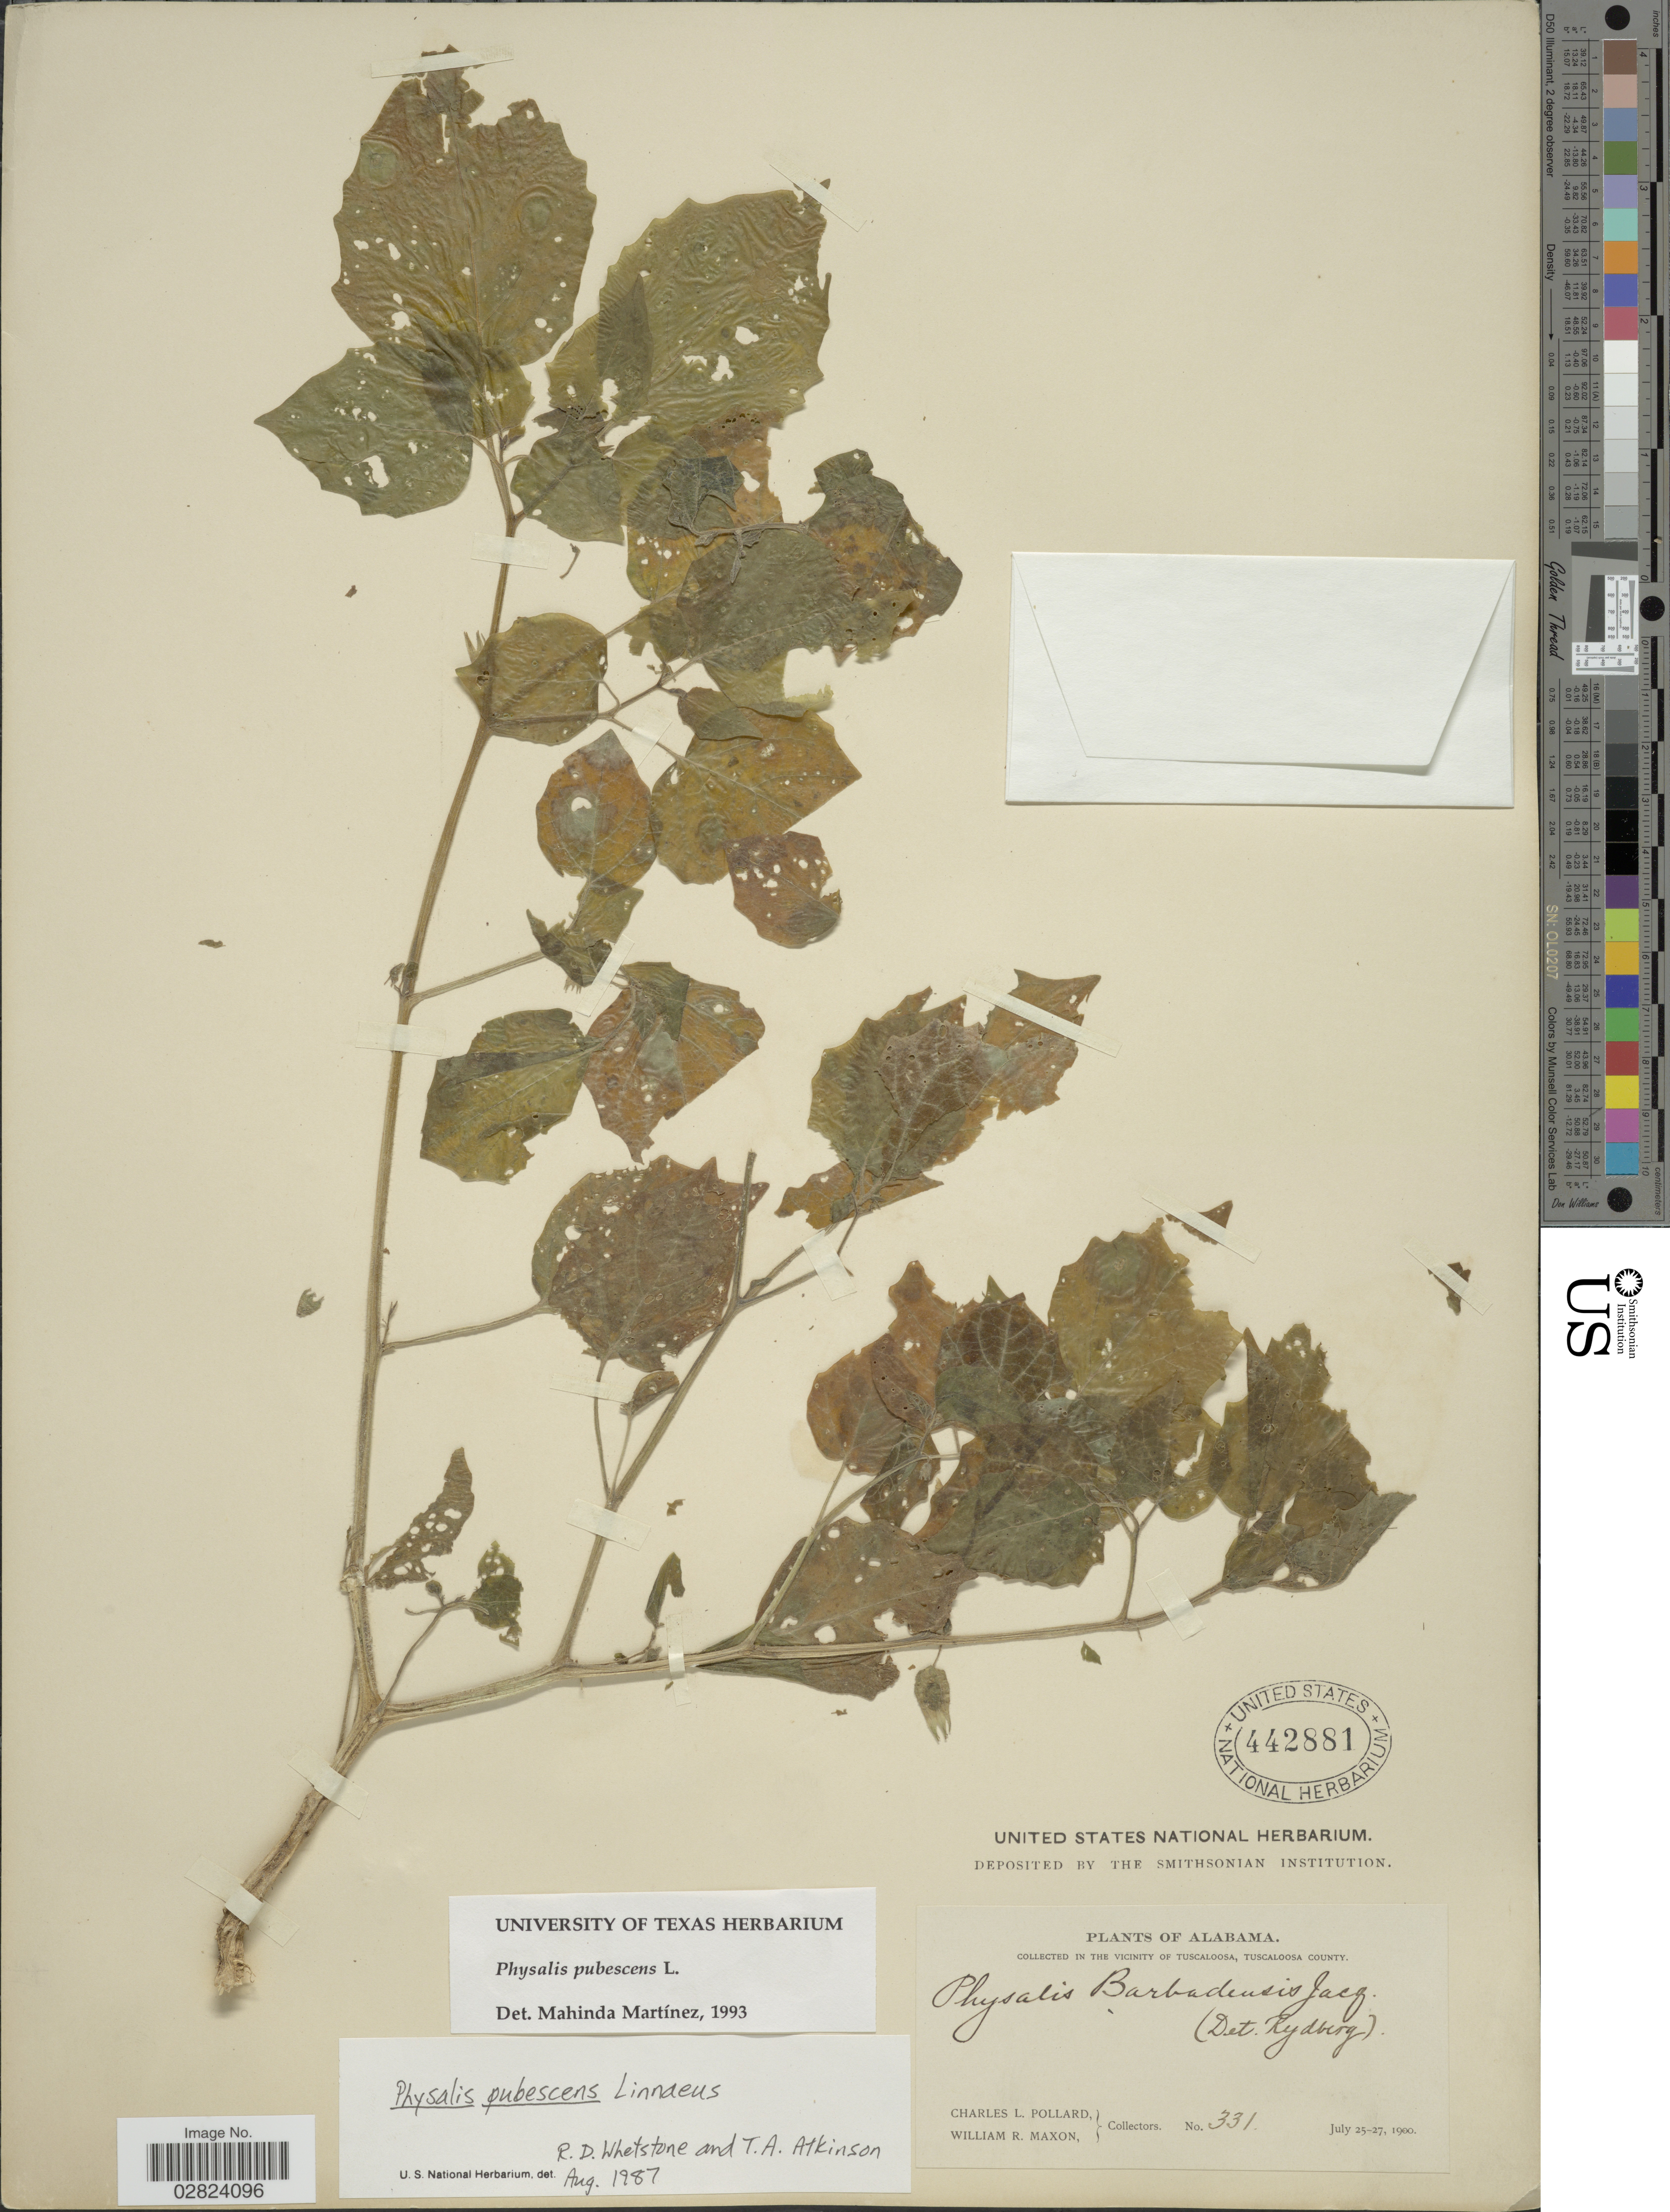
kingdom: Plantae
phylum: Tracheophyta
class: Magnoliopsida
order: Solanales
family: Solanaceae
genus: Physalis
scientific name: Physalis pubescens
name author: L.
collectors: C. L. Pollard & W. R. Maxon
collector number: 331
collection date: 1900-07-25/1900-07-27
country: United States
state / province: Alabama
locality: In the vicinity of Tuscaloosa, Tuscaloosa County.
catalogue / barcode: US 442881